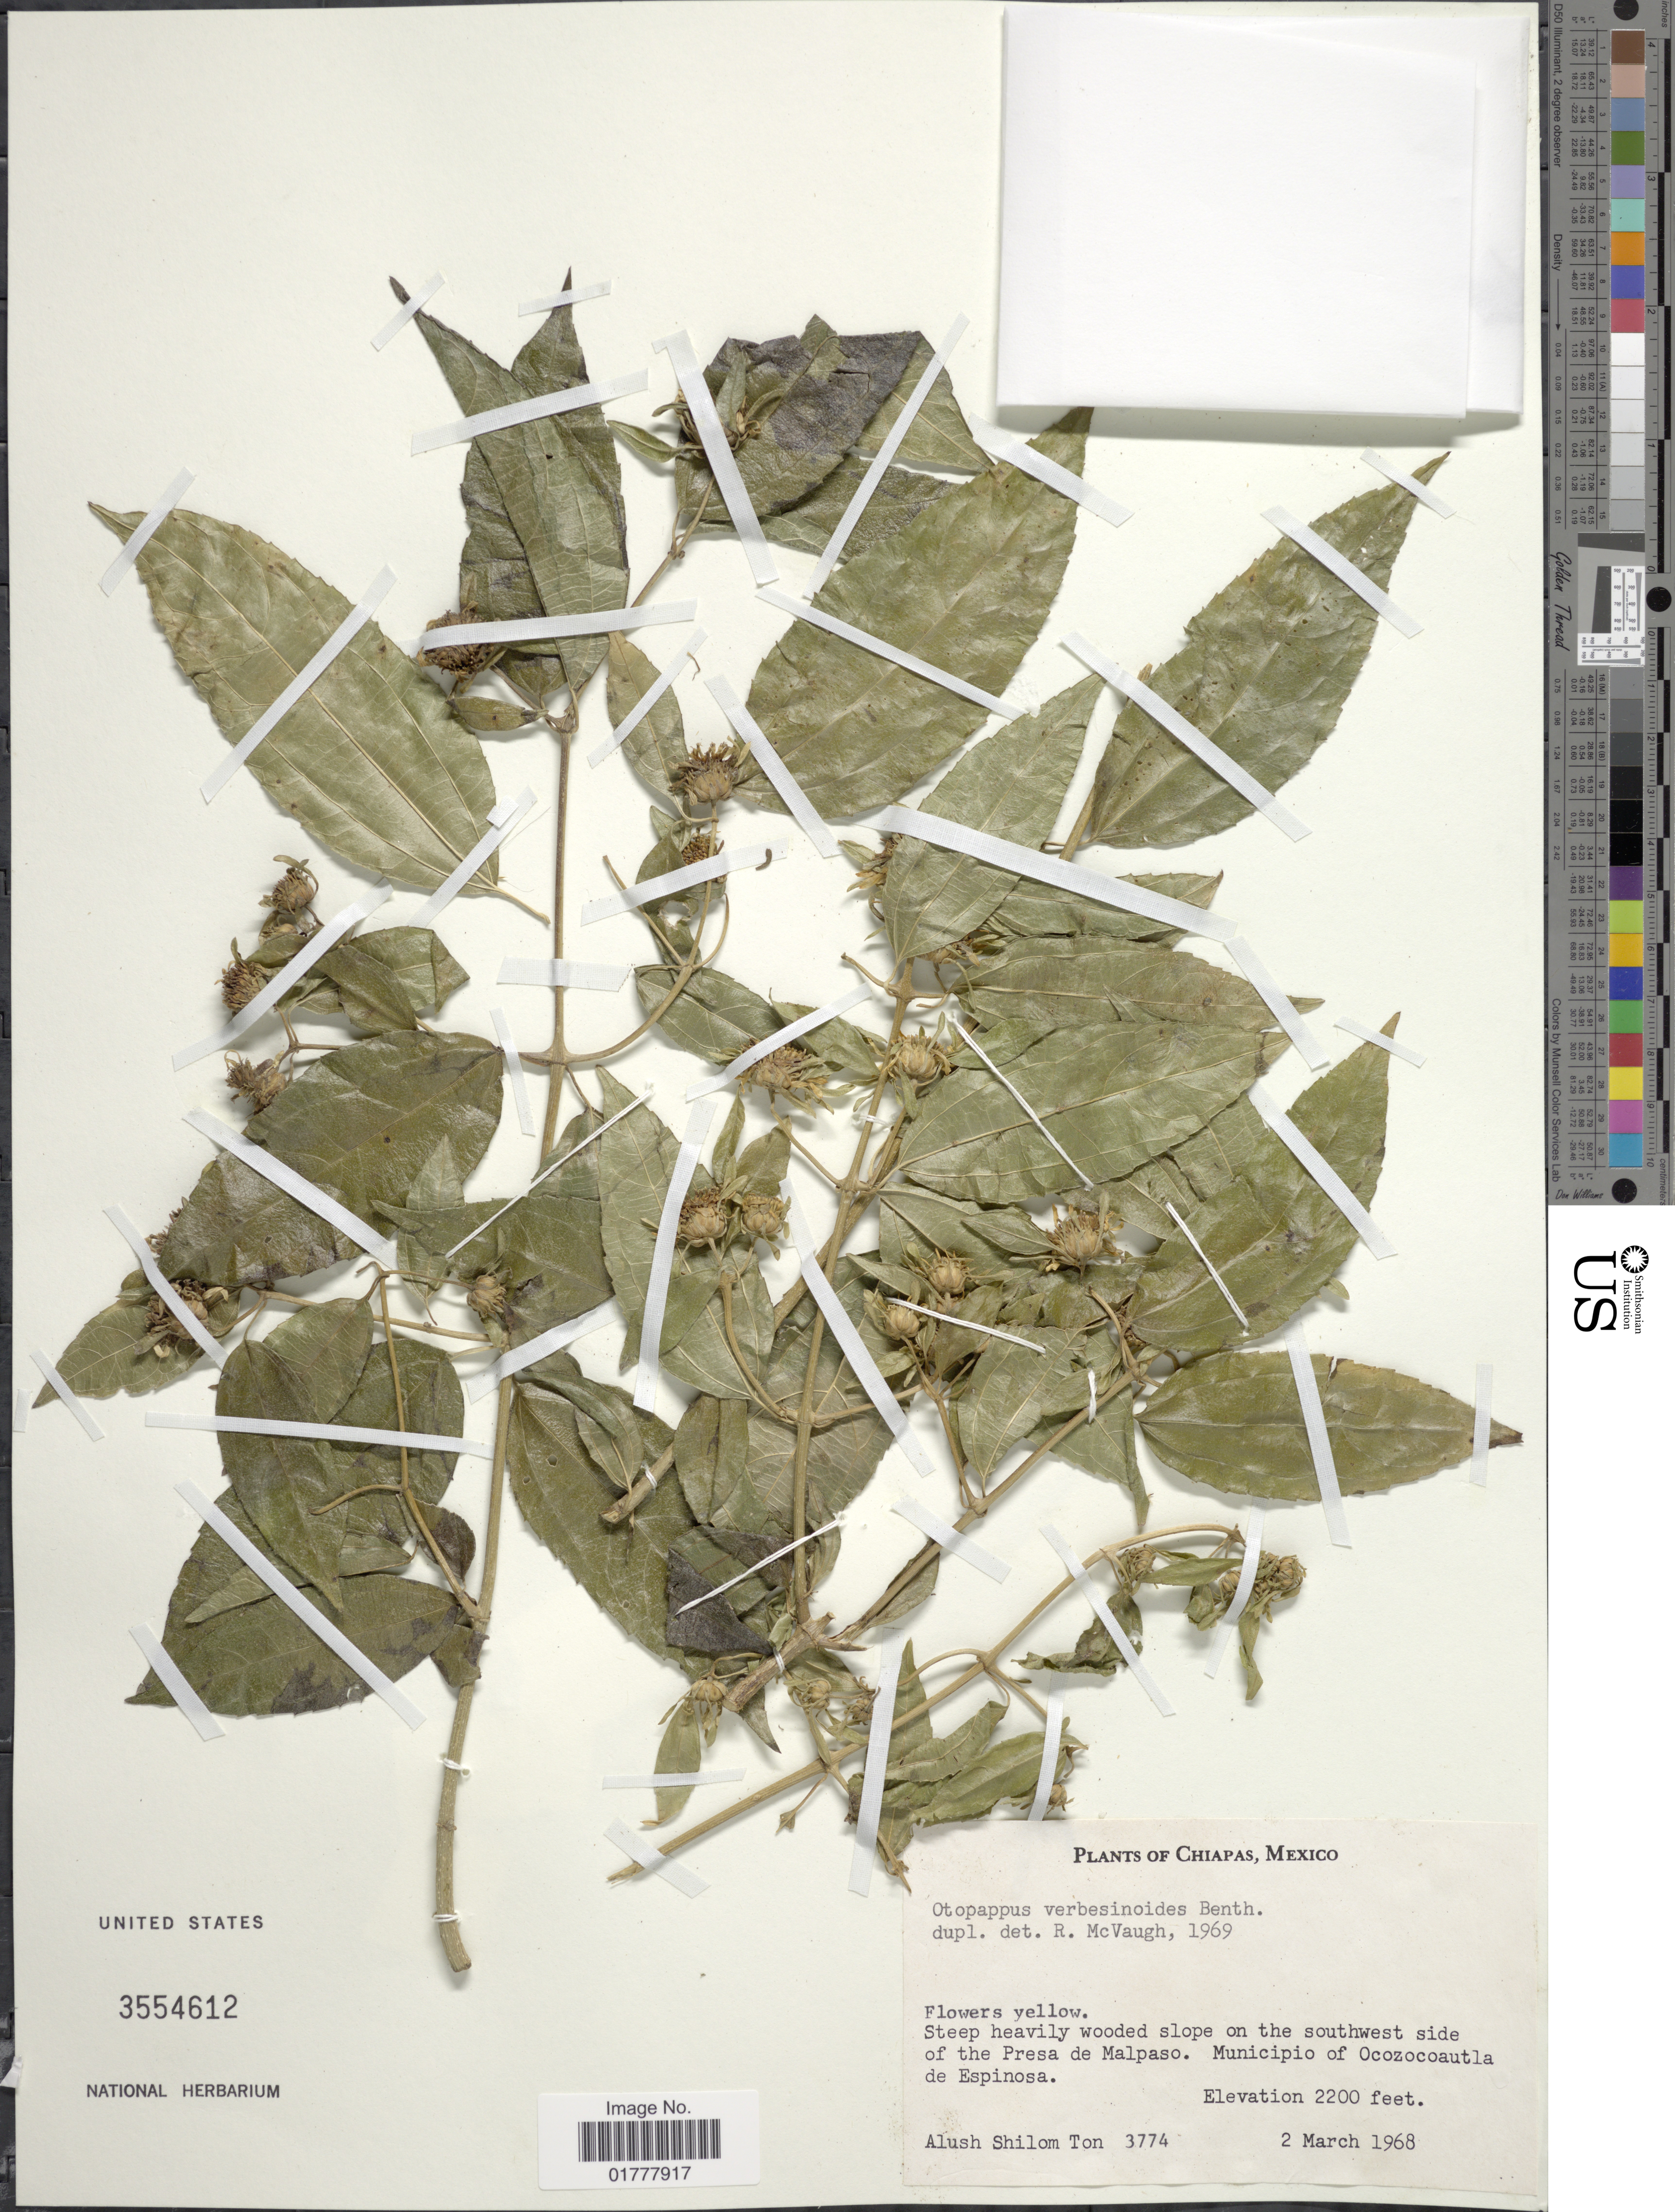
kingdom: Plantae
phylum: Tracheophyta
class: Magnoliopsida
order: Asterales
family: Asteraceae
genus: Otopappus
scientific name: Otopappus verbesinoides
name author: Benth.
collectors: A. S. Ton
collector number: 3774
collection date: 1968-03-02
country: Mexico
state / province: Chiapas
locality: Steep heavily wooded slope on the southwest side of the Preso de Malpaso, Municipio of Ocozocoautla de Espinosa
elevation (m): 671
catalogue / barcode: US 3554612